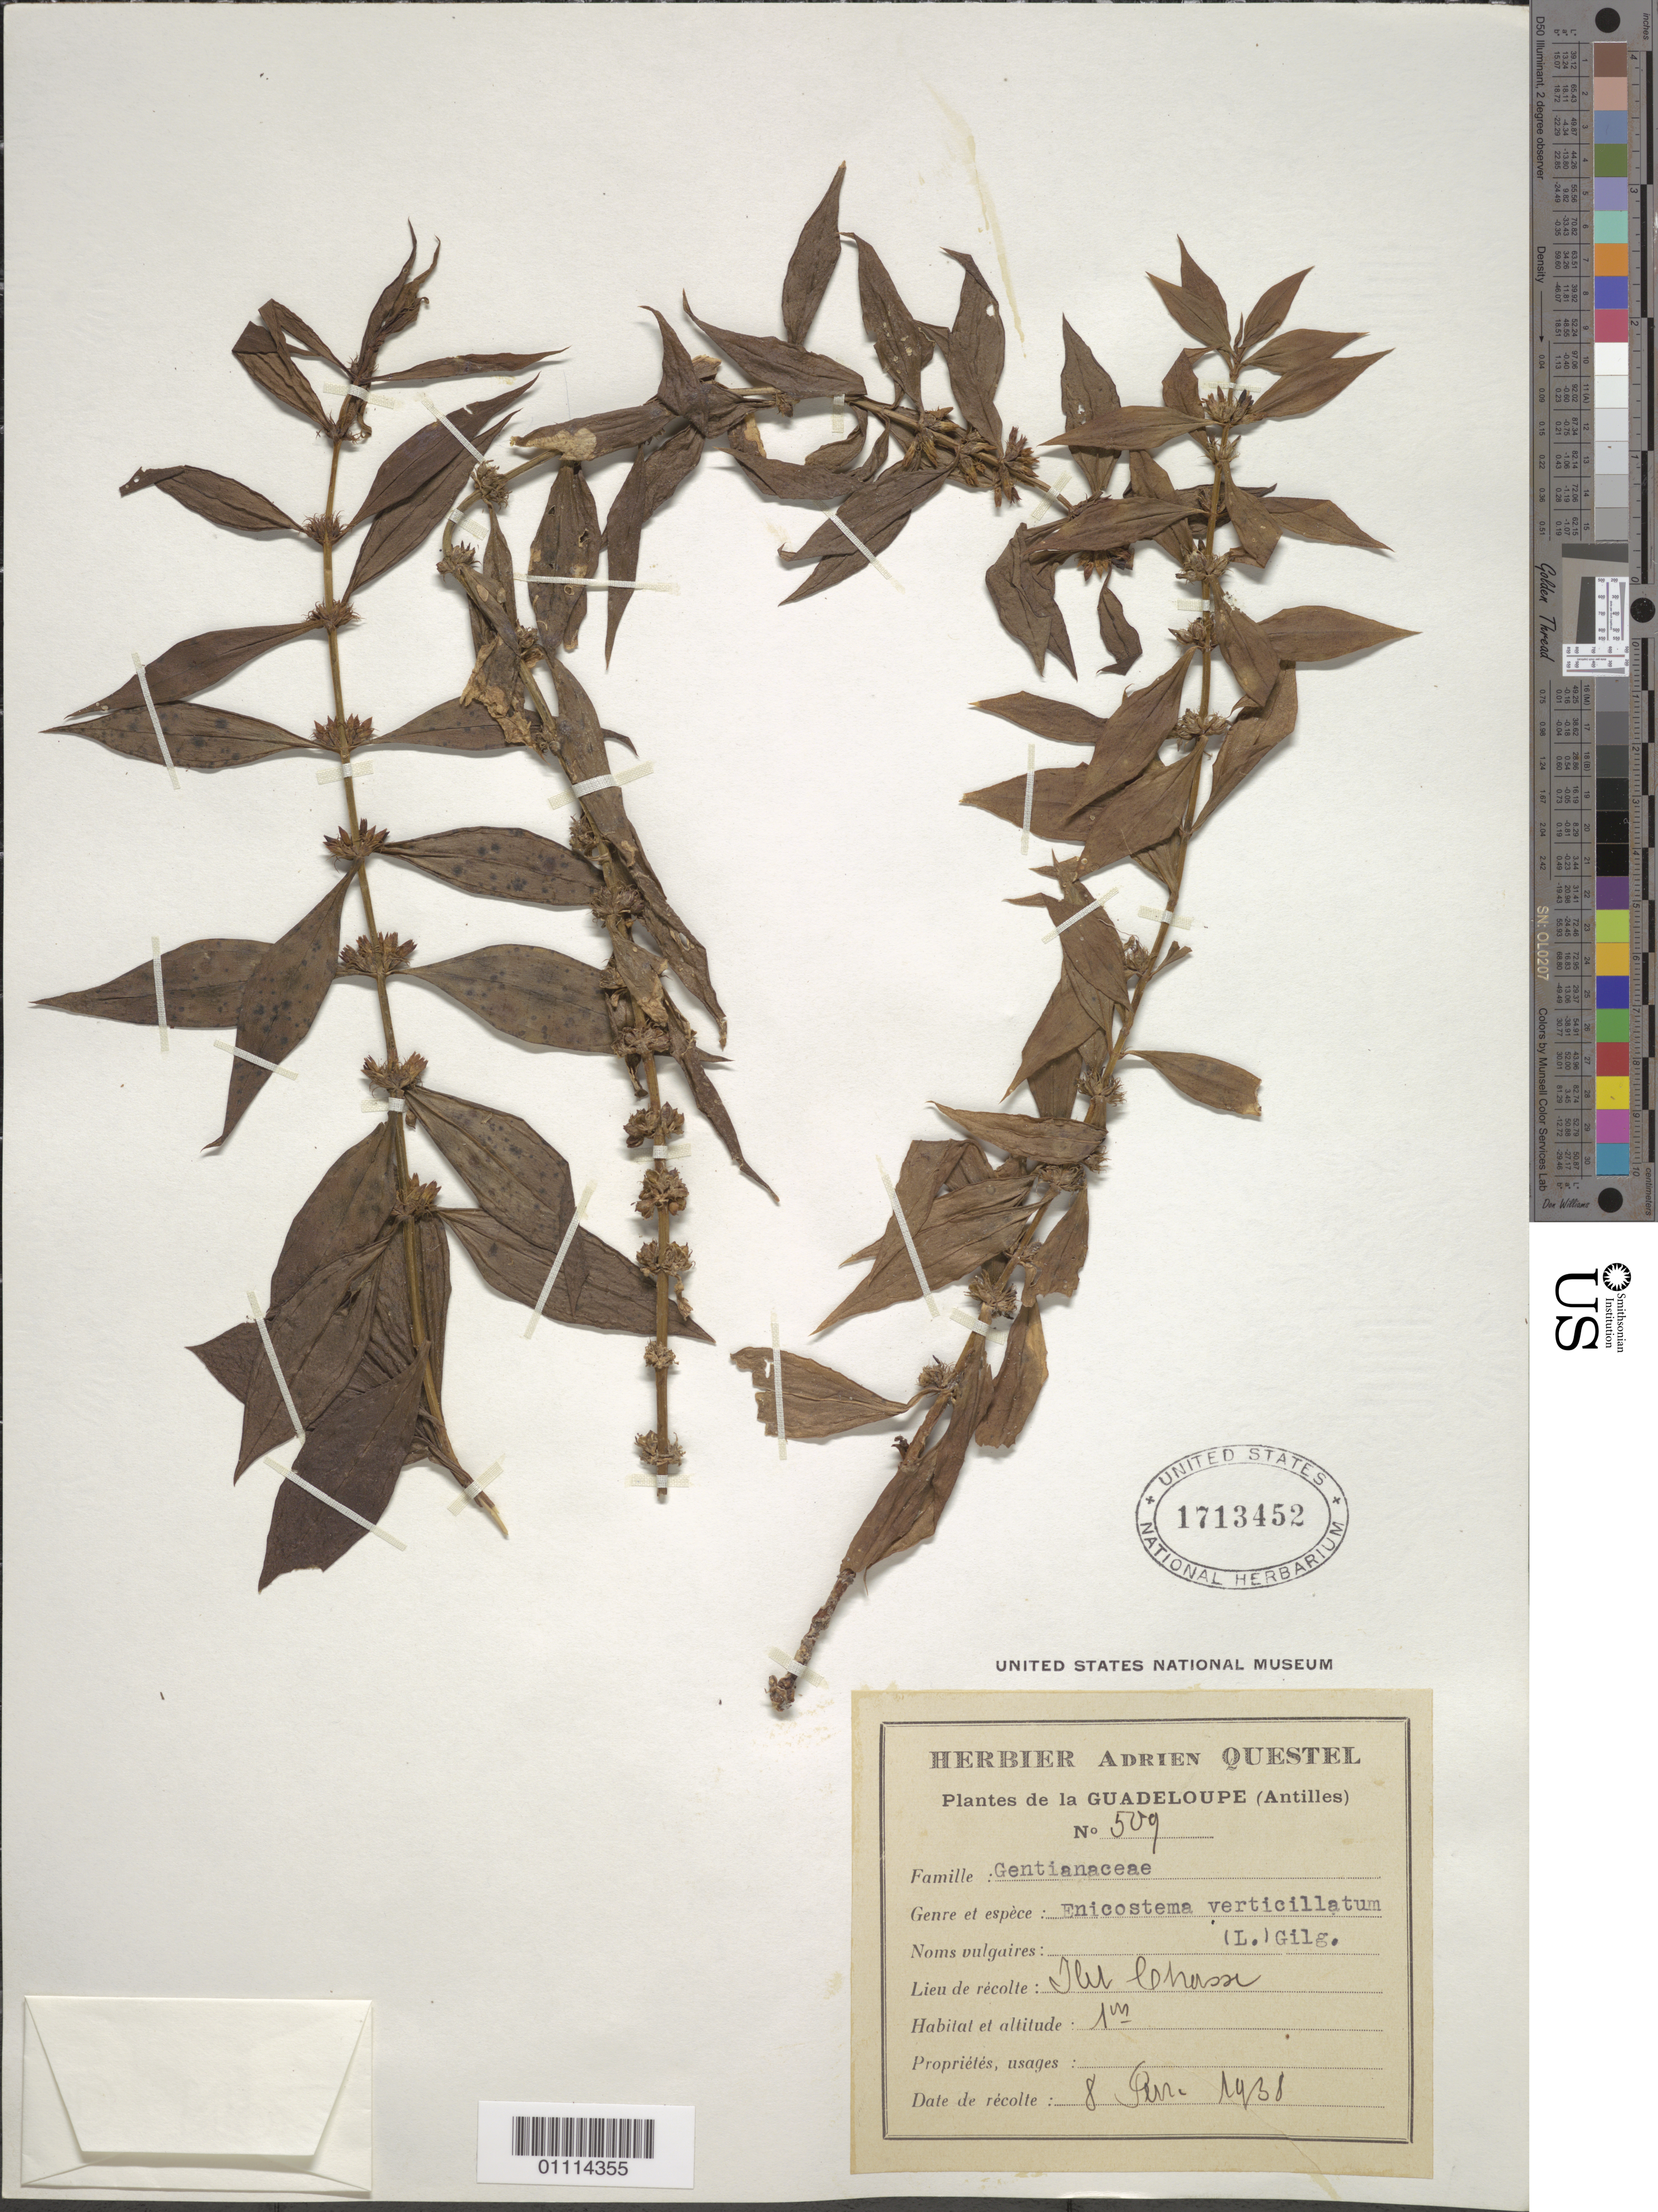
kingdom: Plantae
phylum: Tracheophyta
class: Magnoliopsida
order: Gentianales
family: Gentianaceae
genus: Enicostema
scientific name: Enicostema verticillatum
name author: (L.) Engl.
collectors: A. Questel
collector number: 509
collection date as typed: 08 Jan 1938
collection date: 1938-01-08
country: Guadeloupe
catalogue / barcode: US 1713452